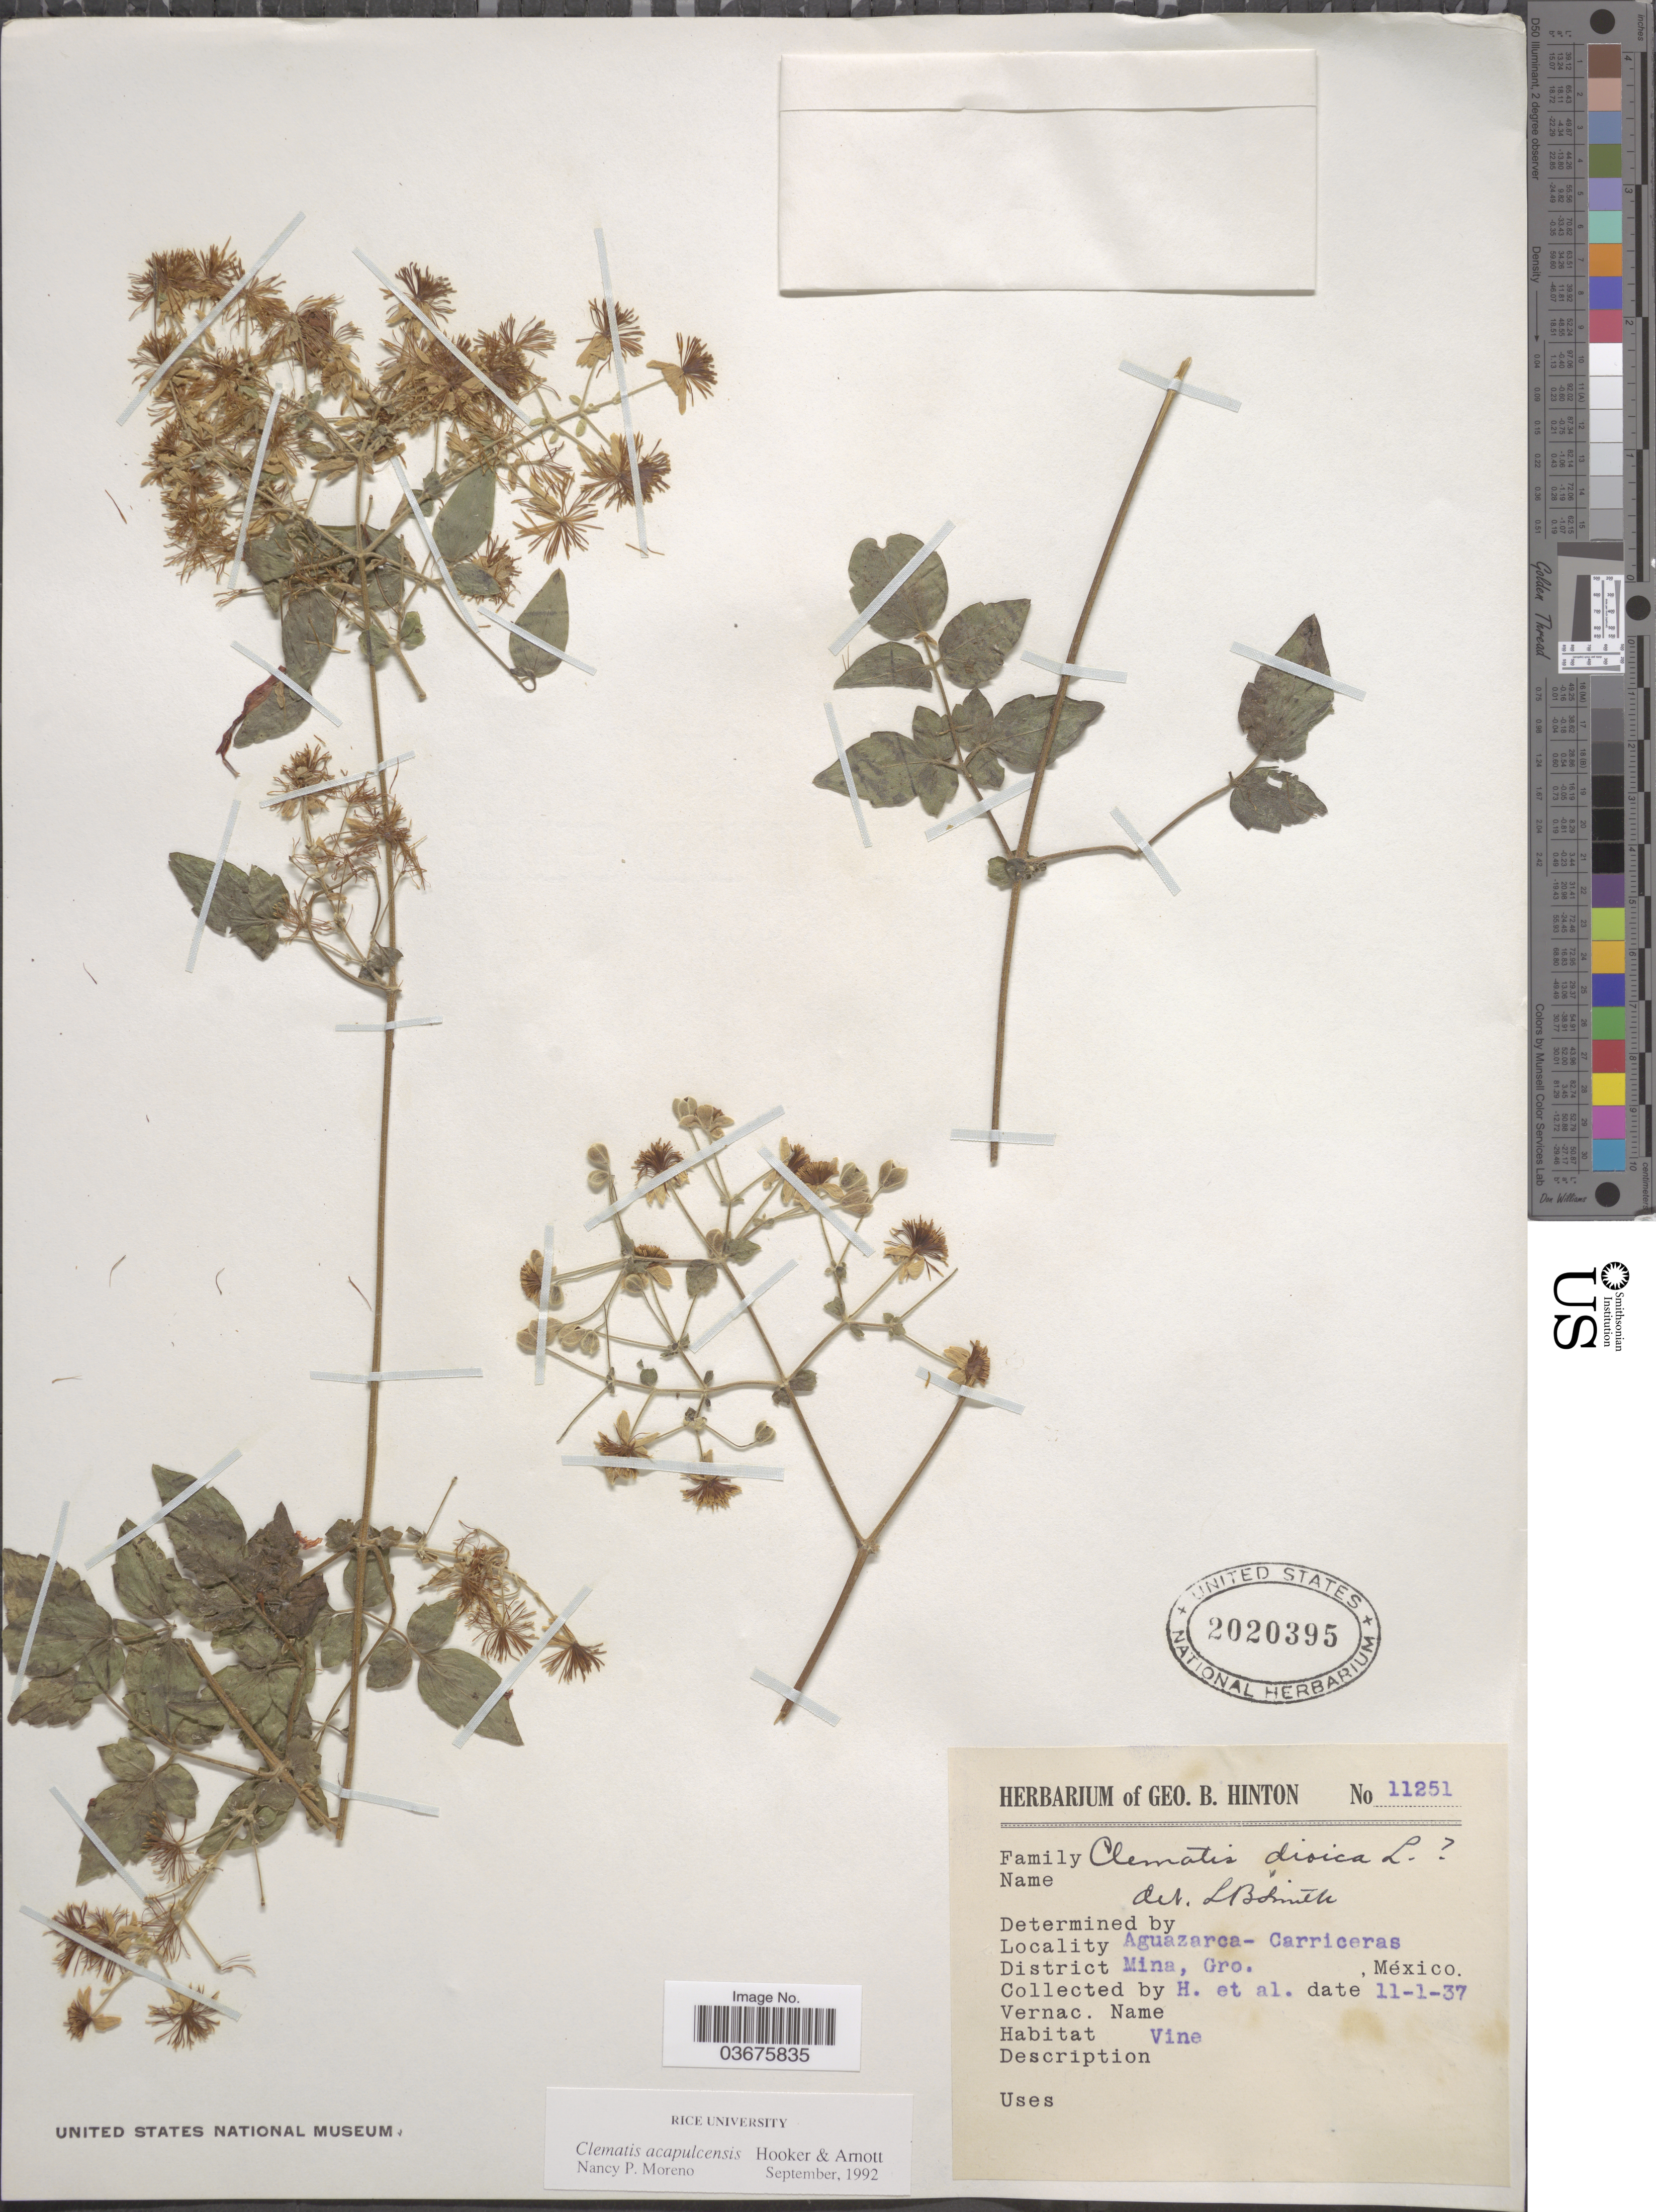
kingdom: Plantae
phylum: Tracheophyta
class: Magnoliopsida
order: Ranunculales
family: Ranunculaceae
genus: Clematis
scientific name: Clematis acapulcensis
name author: Hook. & Arn.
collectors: G. B. Hinton & et al.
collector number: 11251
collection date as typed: Transcribed d/m/y: 11/1/37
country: Mexico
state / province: Guerrero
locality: Aguazarca- Carriceras. District Mina.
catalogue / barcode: US 2020395